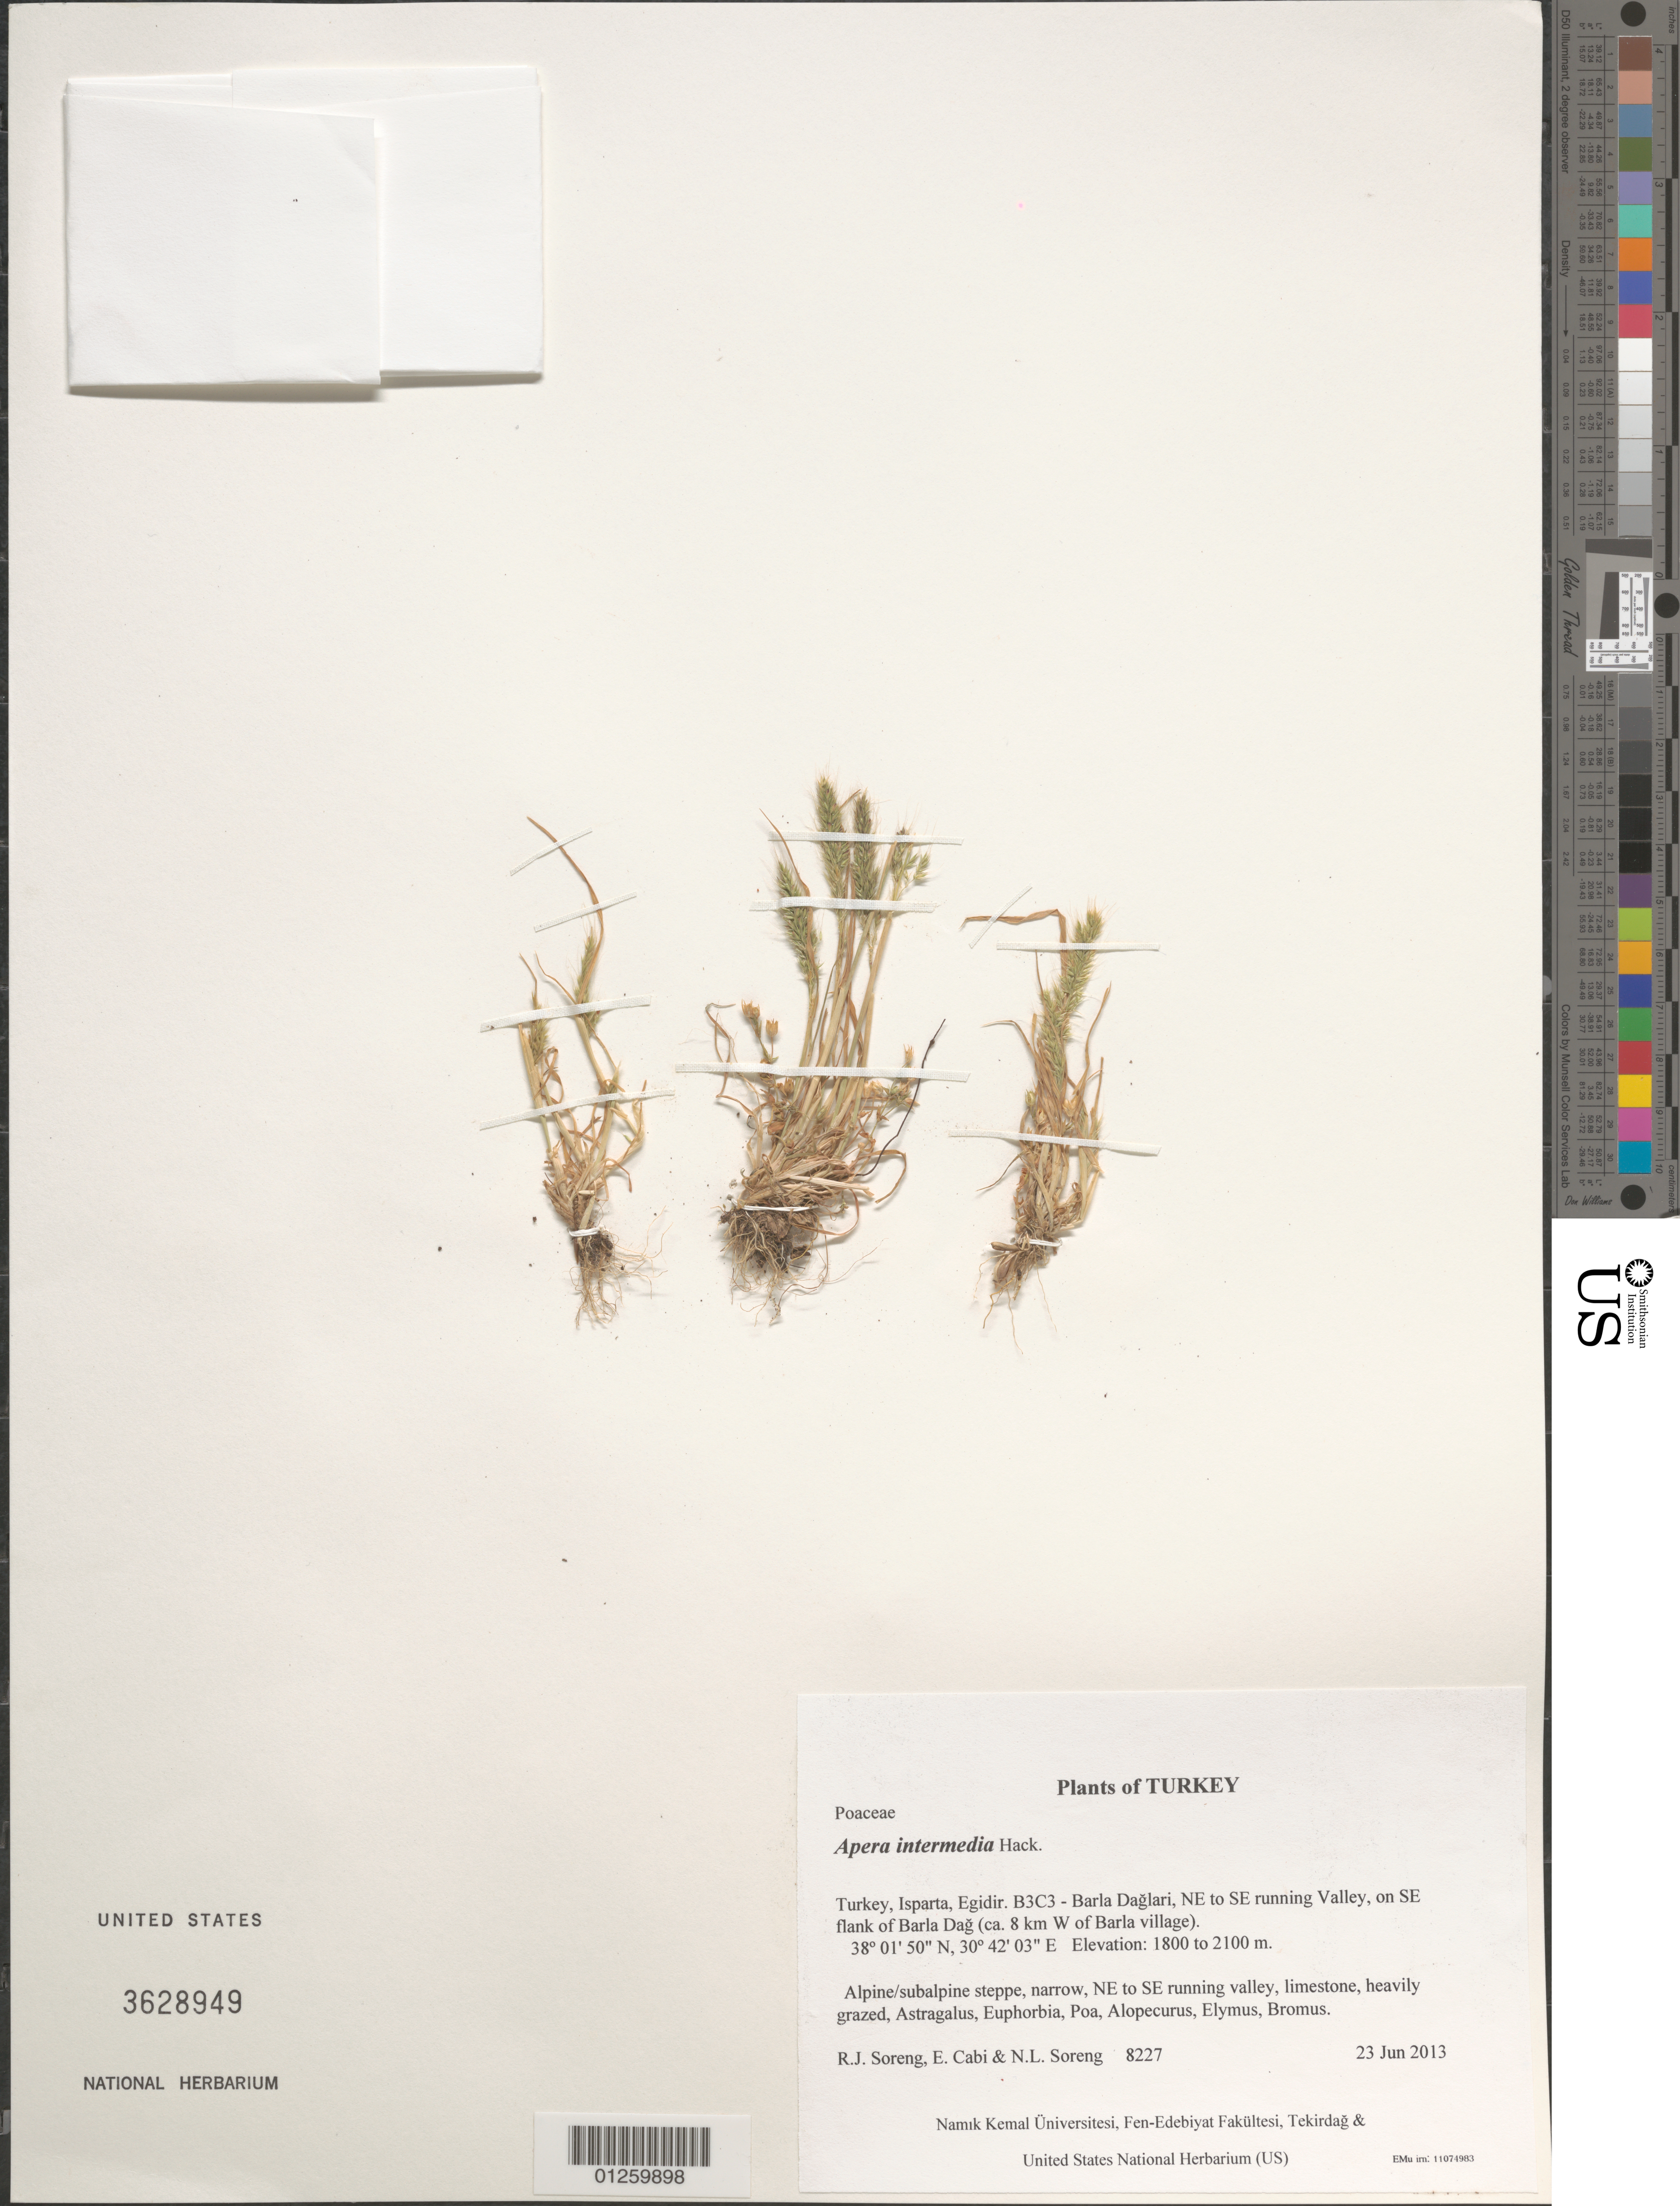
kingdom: Plantae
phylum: Tracheophyta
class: Liliopsida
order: Poales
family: Poaceae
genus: Apera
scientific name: Apera intermedia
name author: Hack.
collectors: R. J. Soreng, E. Cabi & N. L. Soreng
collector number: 8227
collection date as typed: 2013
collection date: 2013-06-23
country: Turkey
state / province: Isparta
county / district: Egidir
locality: B3C3 - Barla Daglari, NE to SE running Valley, on SE flank of Barla Dag (ca. 8 km W of Barla village)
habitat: Alpine/subalpine steppe, narrow, NE to SE running valley, limestone, heavily grazed.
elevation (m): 1800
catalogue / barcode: US 3628949